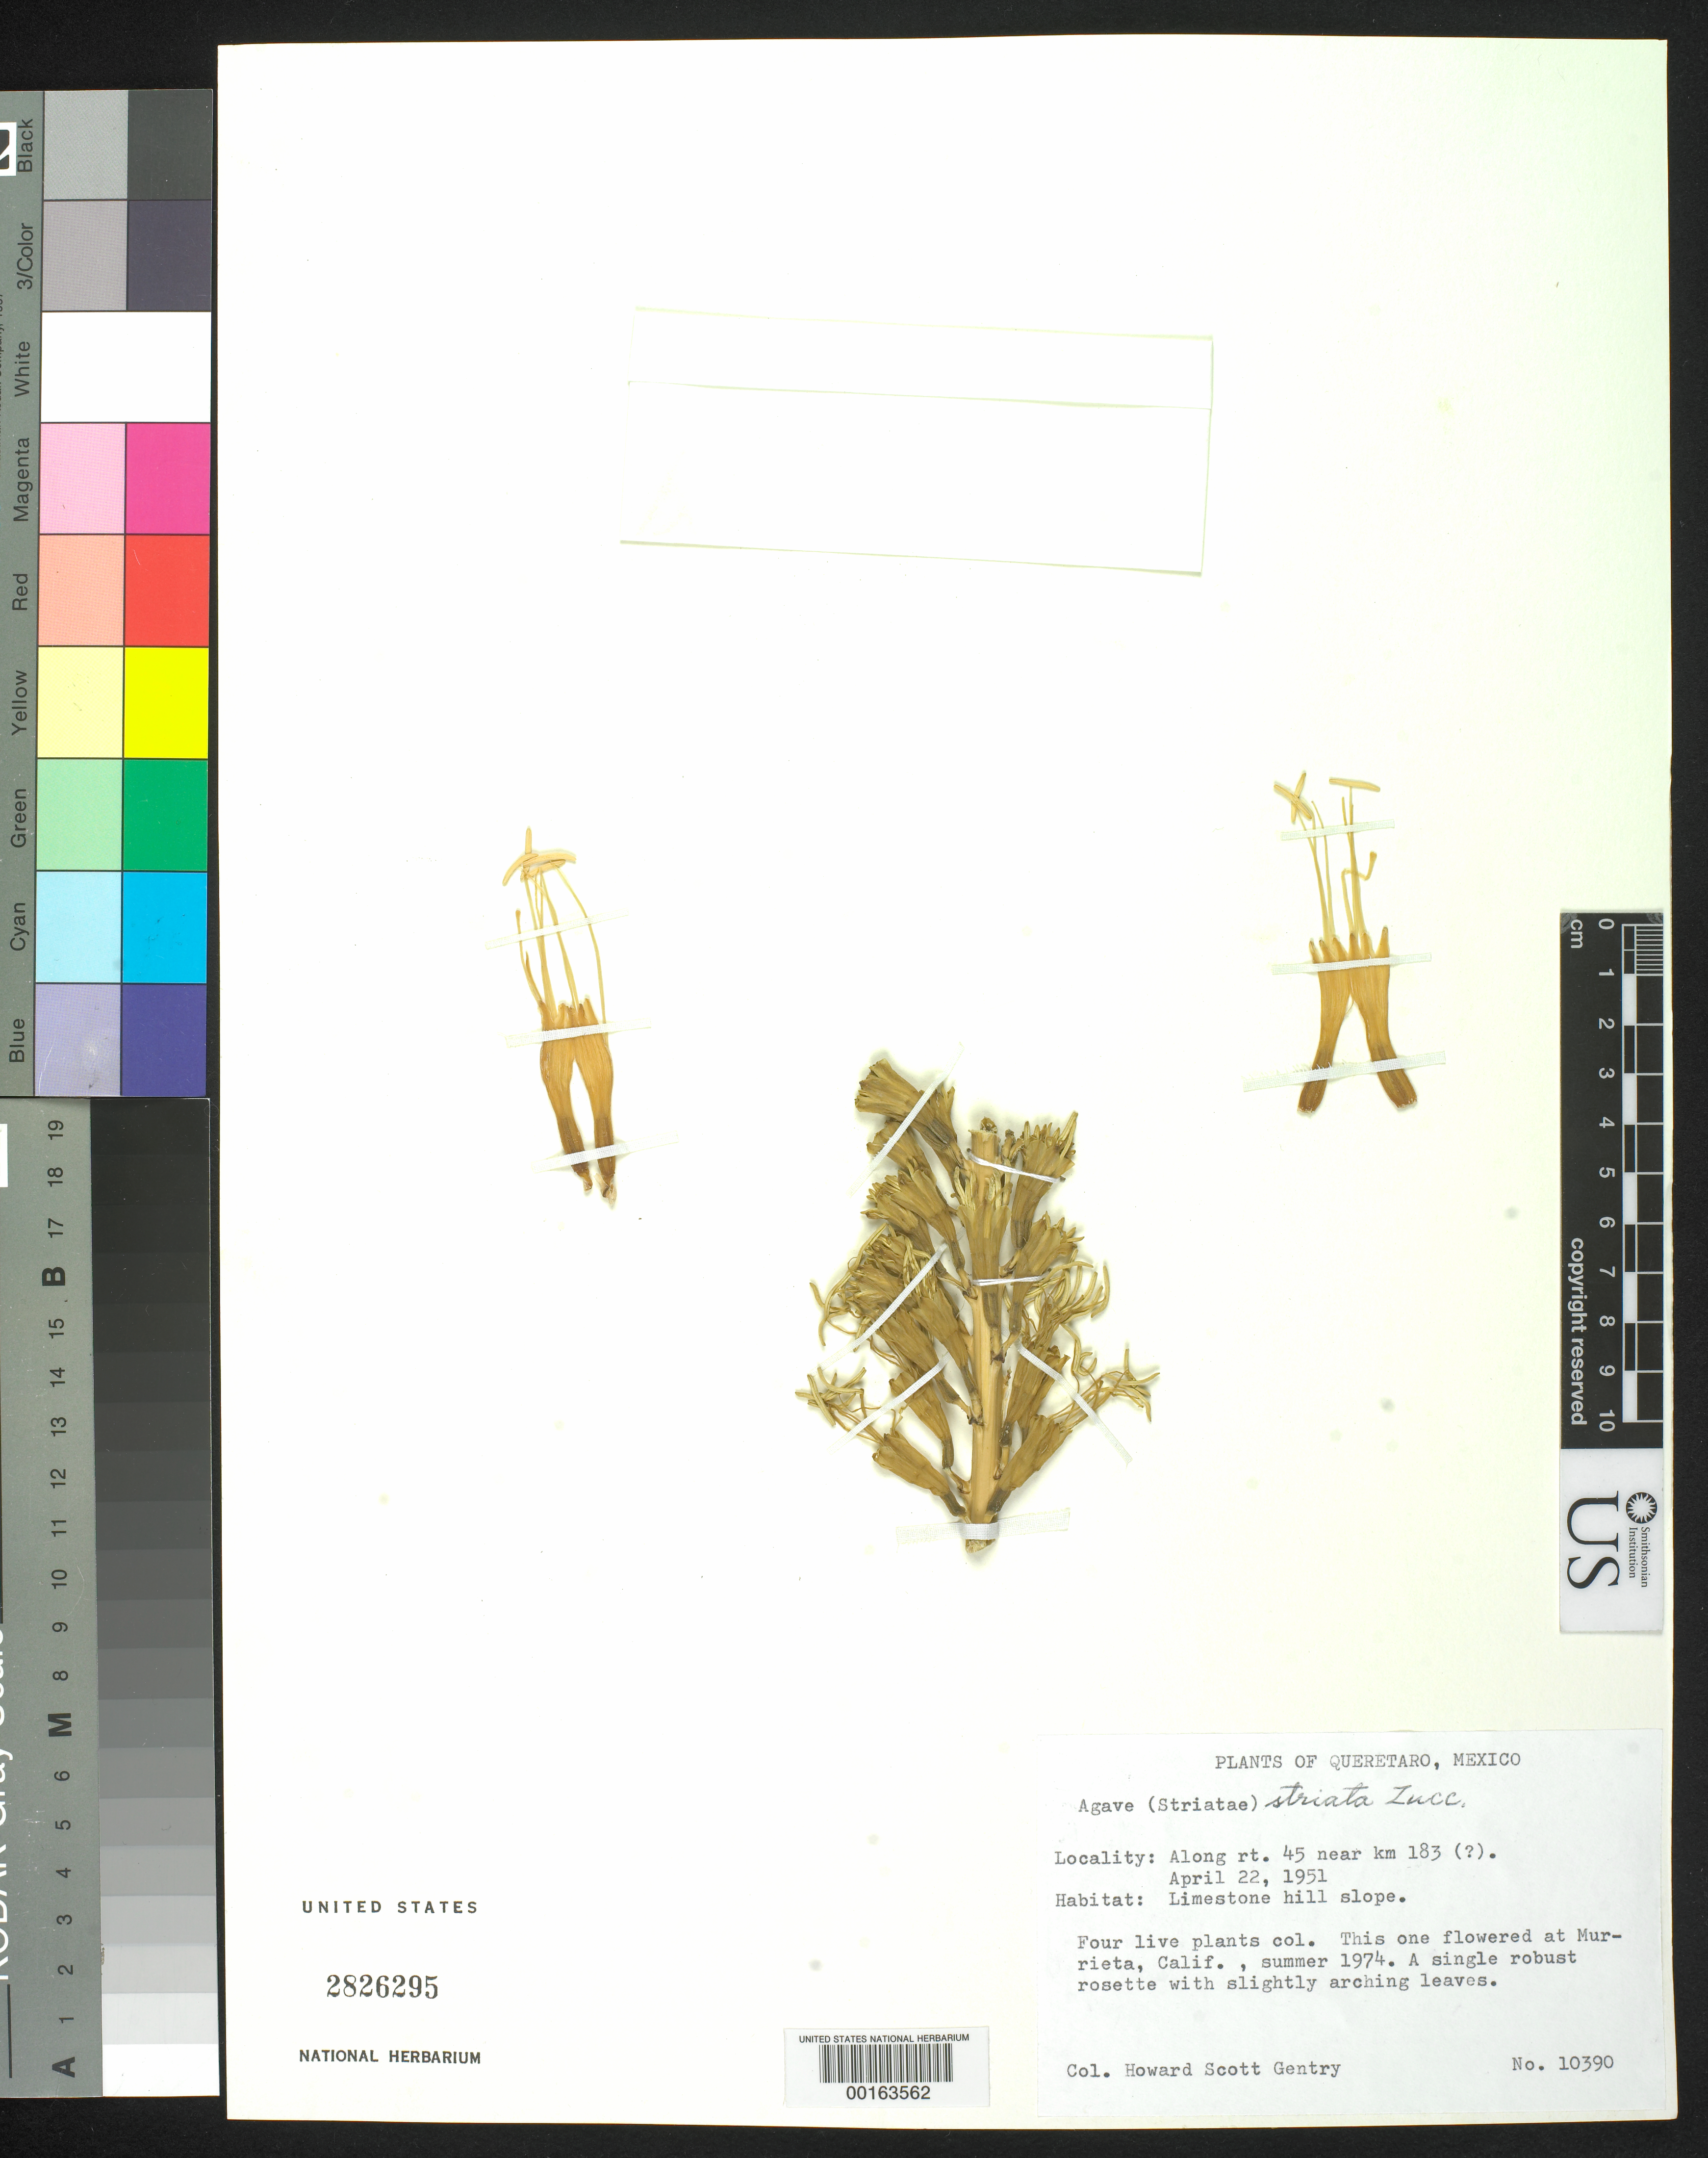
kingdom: Plantae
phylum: Tracheophyta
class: Liliopsida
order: Asparagales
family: Asparagaceae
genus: Agave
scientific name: Agave striata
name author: Zucc.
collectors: H. S. Gentry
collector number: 10390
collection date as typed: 22 Apr 1951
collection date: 1951-04-22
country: Mexico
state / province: Querétaro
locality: Along rt 45 near km 183 (?)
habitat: Limestone hill slope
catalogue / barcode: US 2826295